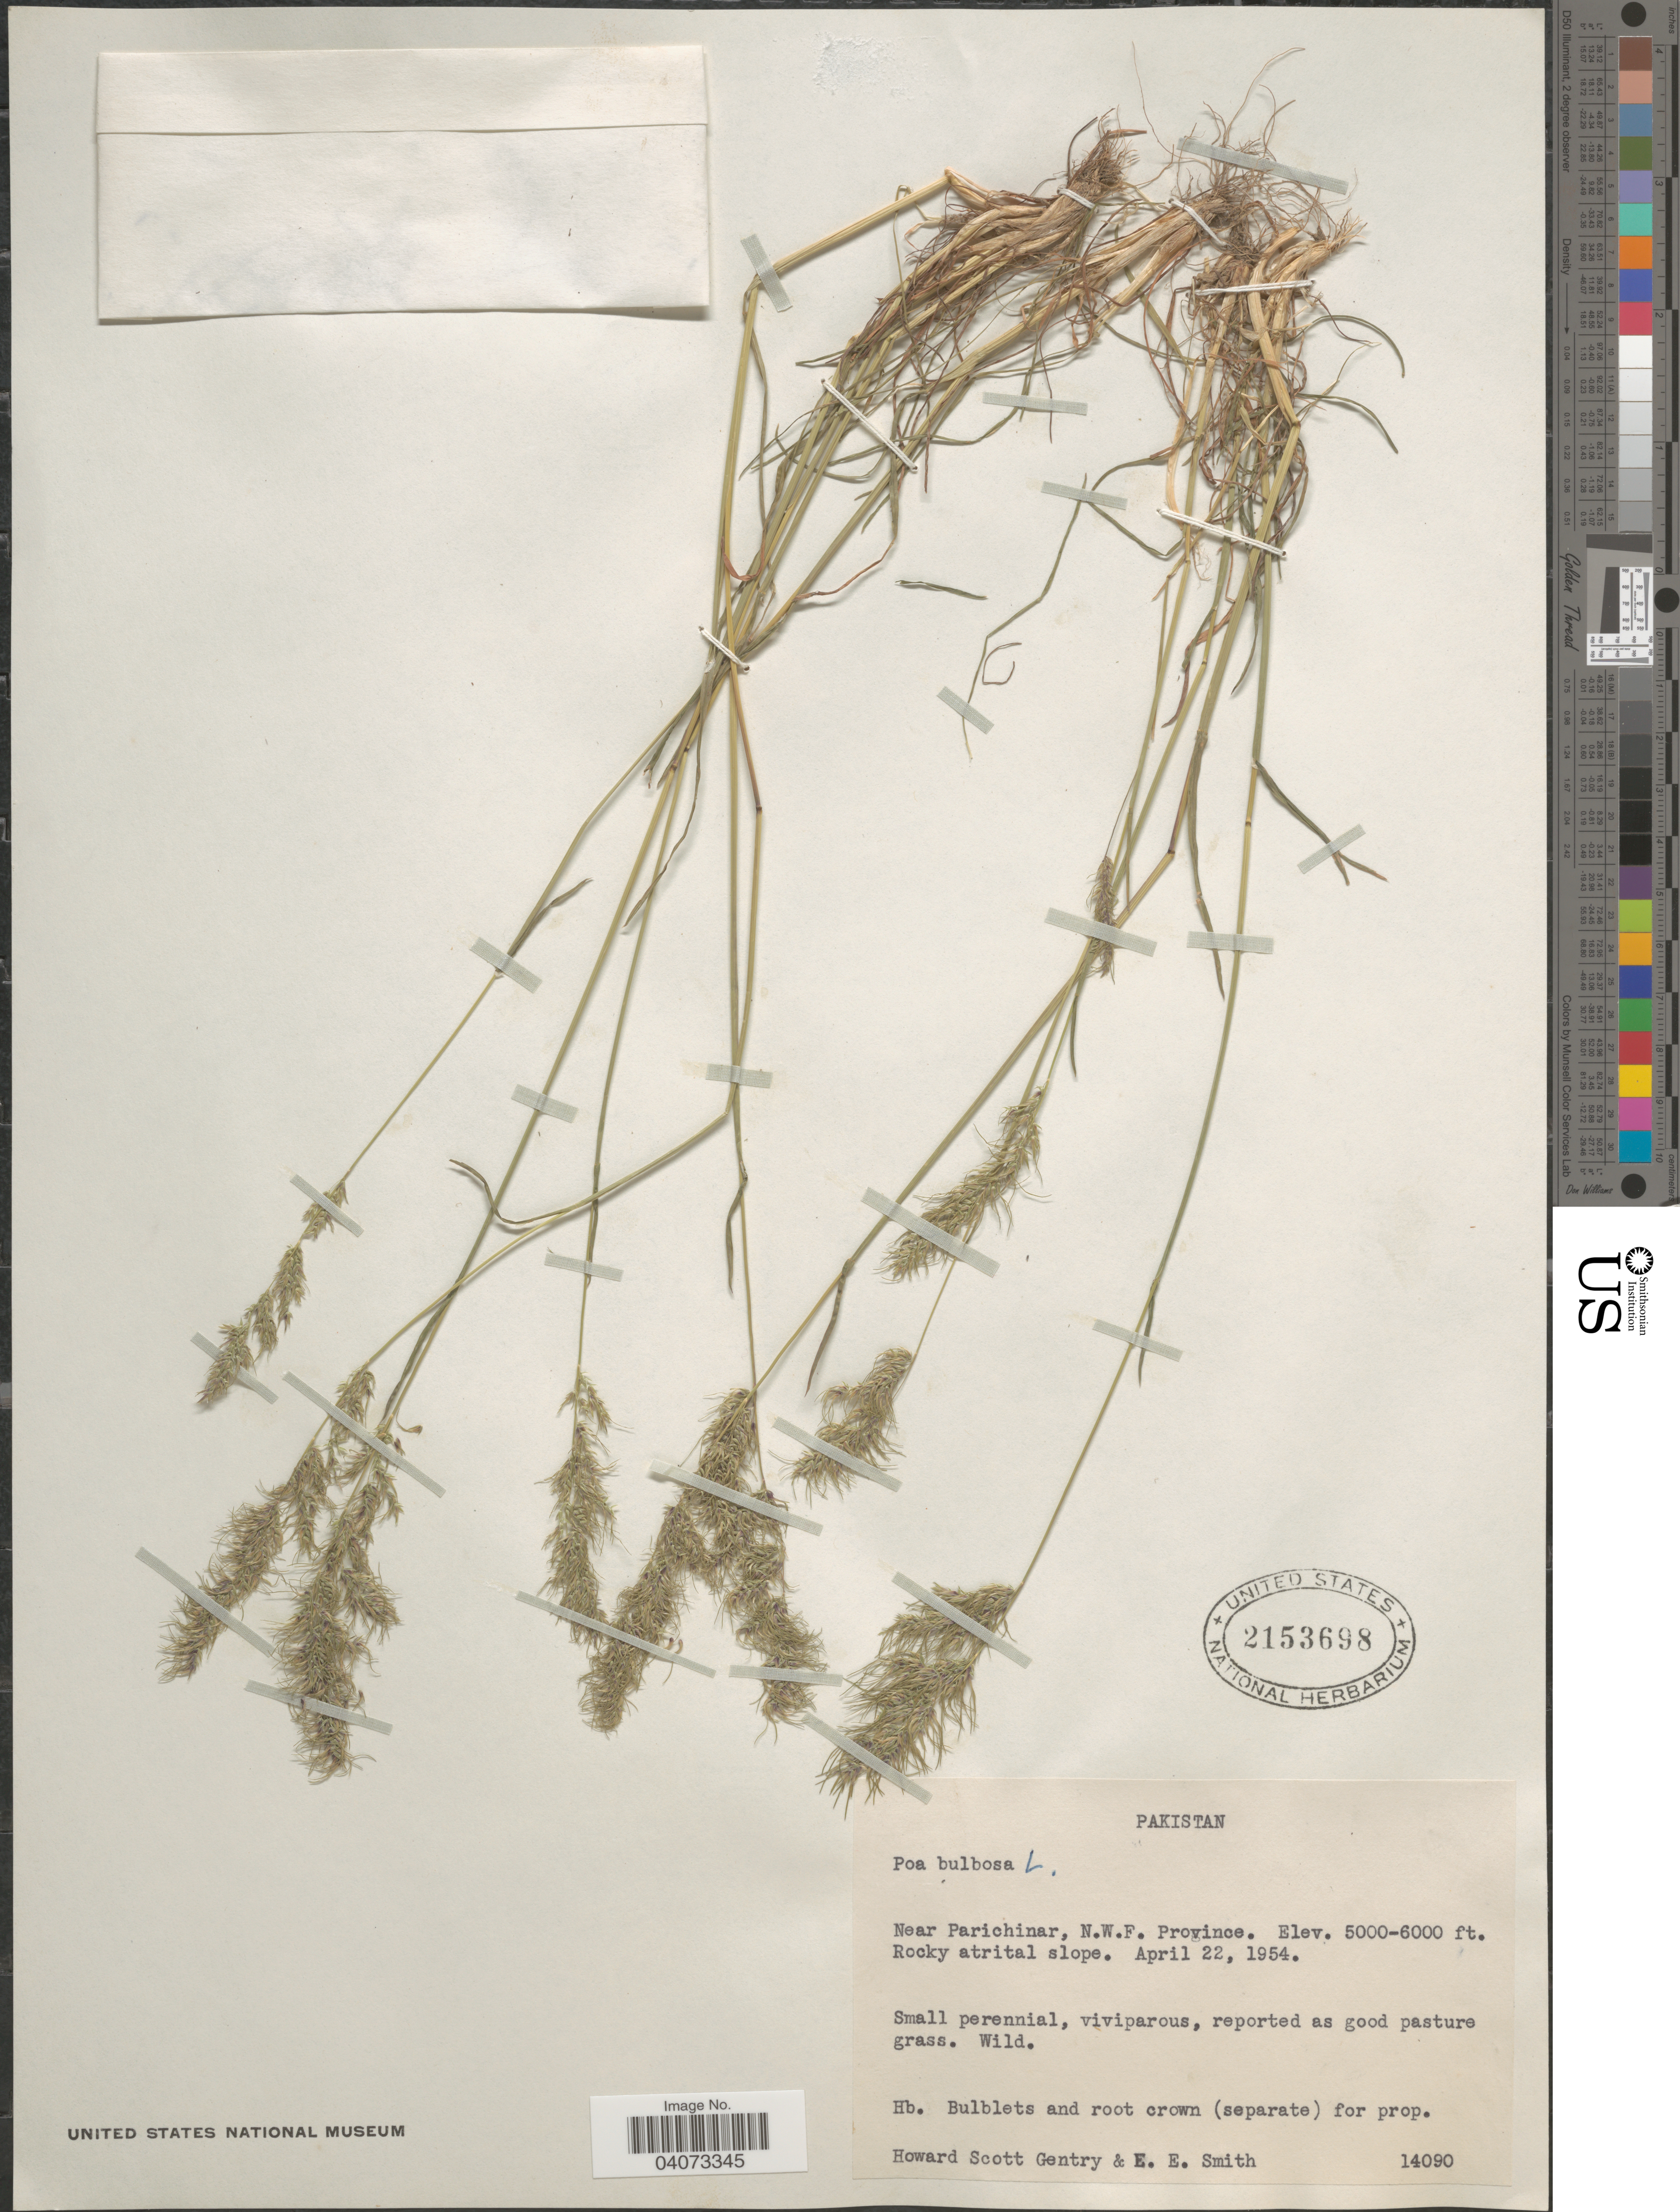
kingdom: Plantae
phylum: Tracheophyta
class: Liliopsida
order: Poales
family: Poaceae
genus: Poa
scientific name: Poa bulbosa subsp. bulbosa var. vivipara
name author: Koeler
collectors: H. S. Gentry & E. E. Smith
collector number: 14090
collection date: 1954-04-22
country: Pakistan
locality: Near Parichinar, N.W.F. Province.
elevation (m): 1524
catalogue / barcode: US 2153698